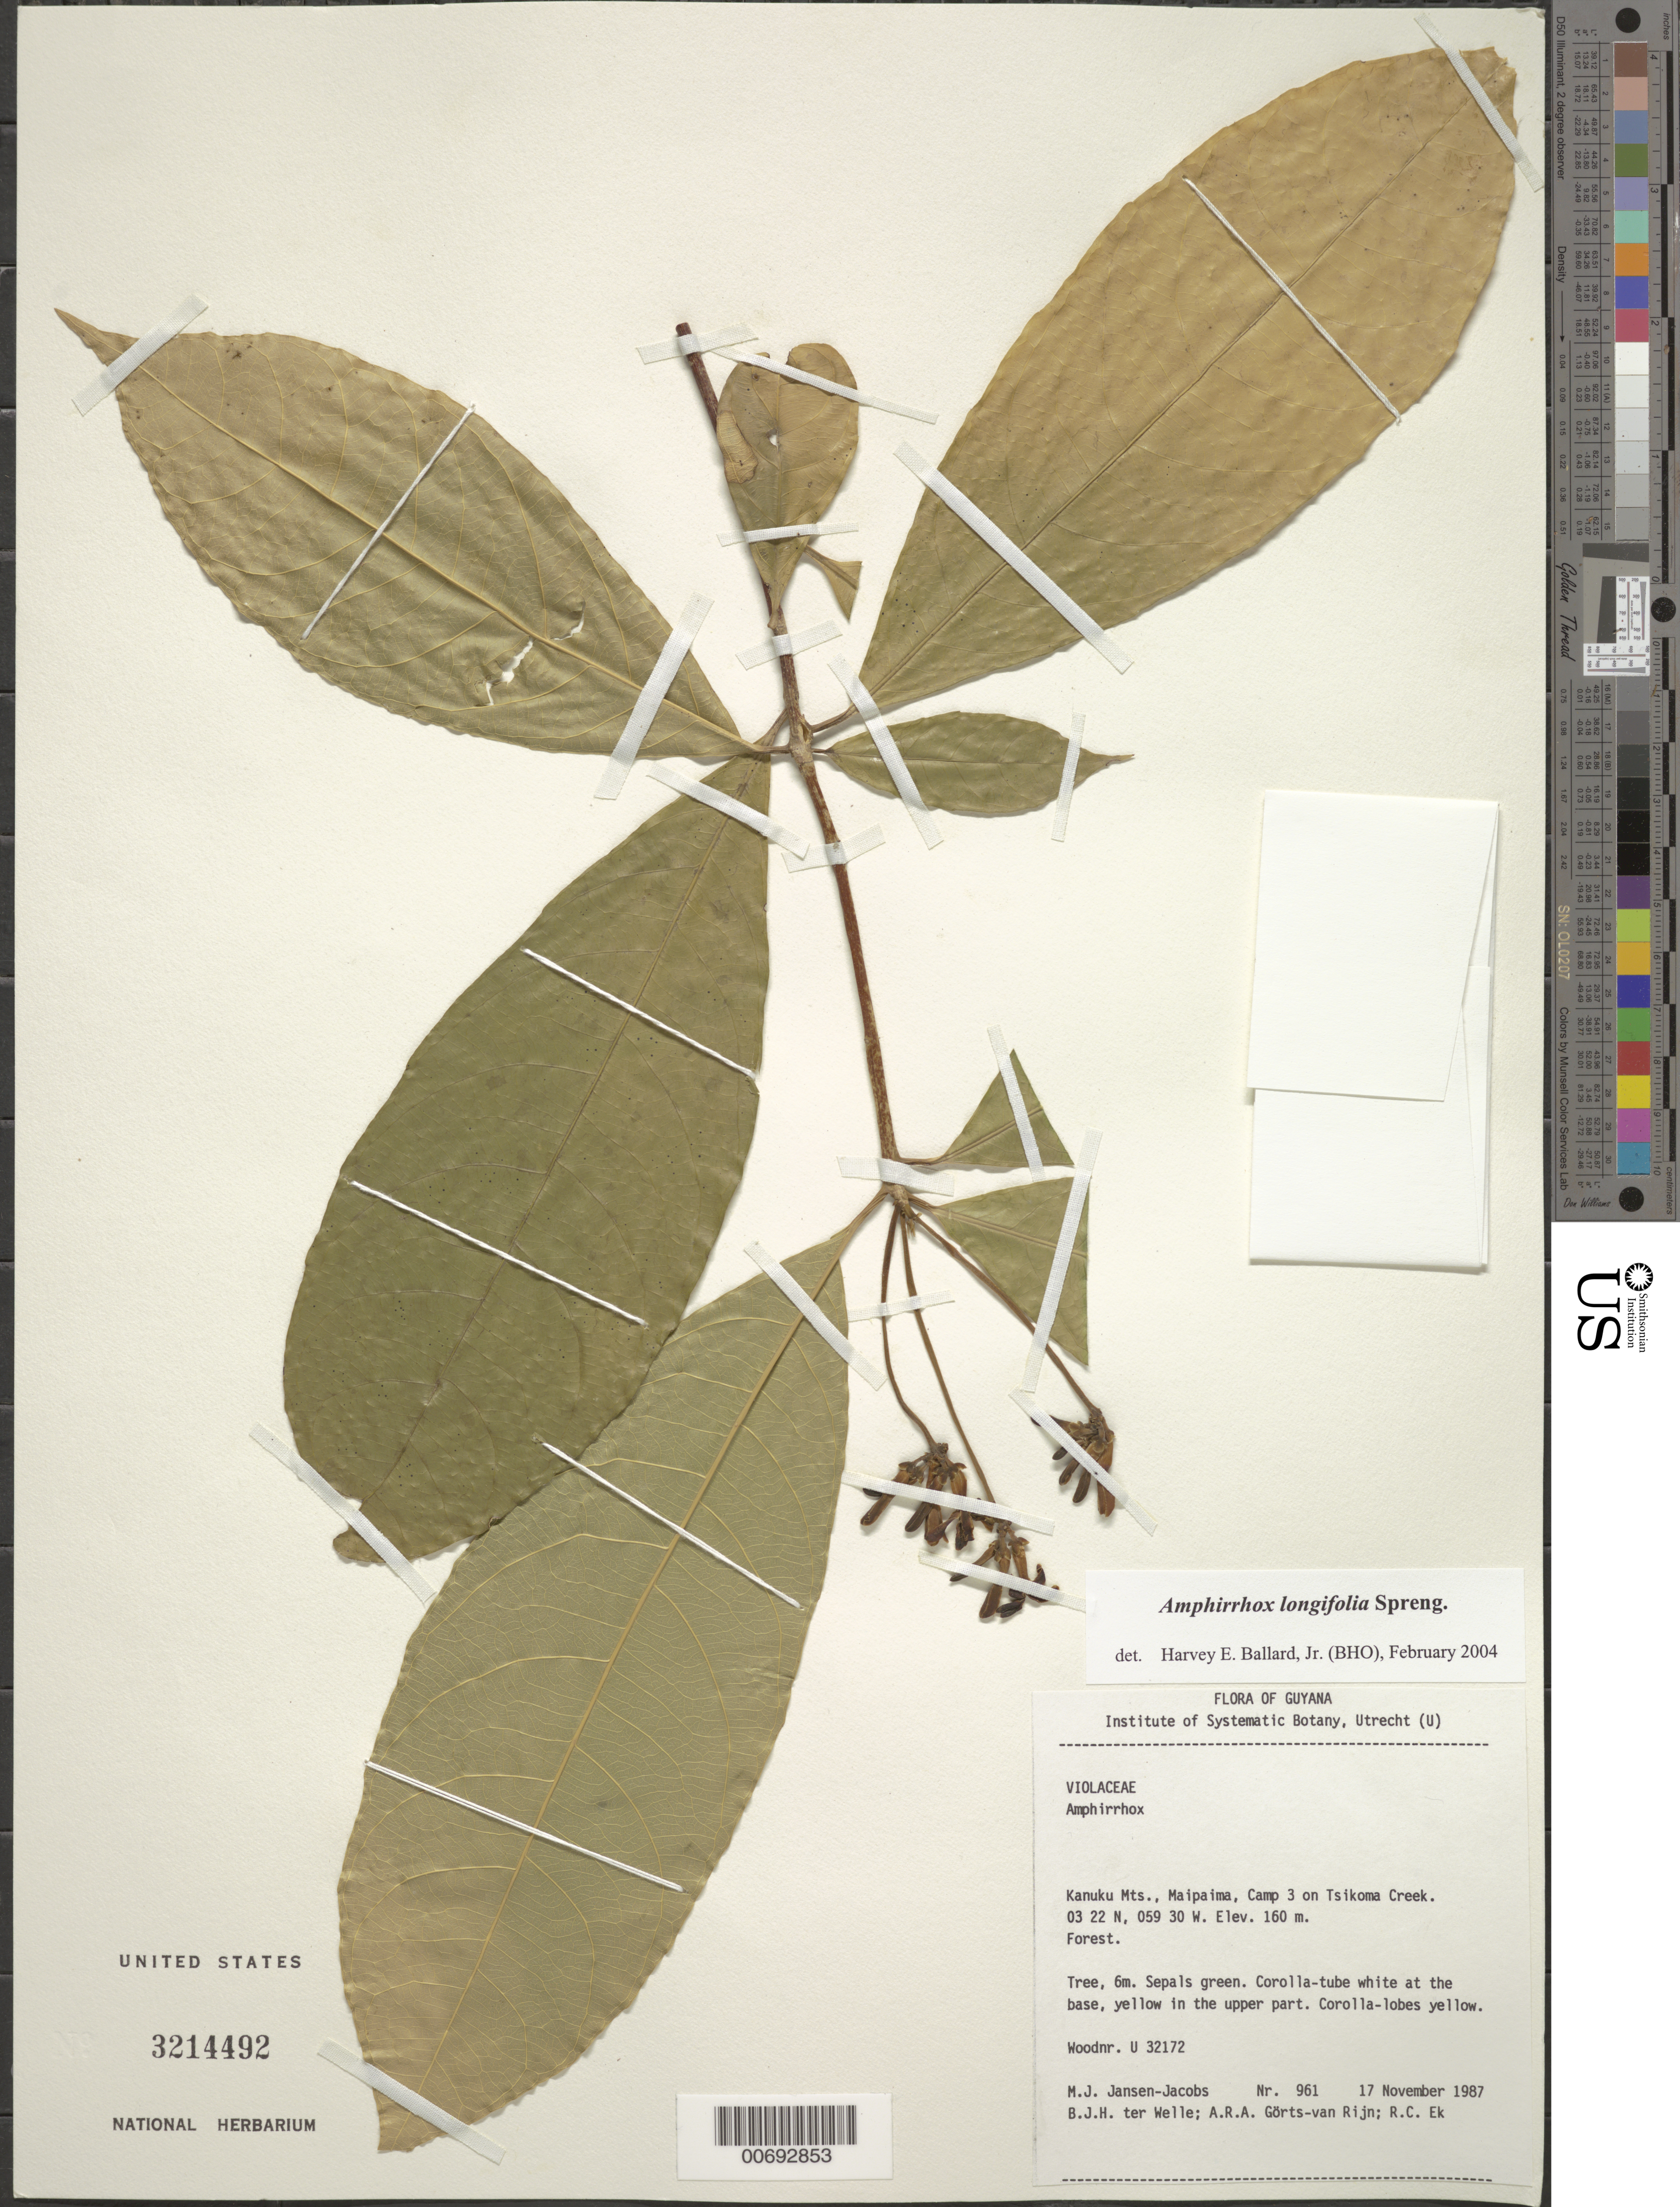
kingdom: Plantae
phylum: Tracheophyta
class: Magnoliopsida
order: Malpighiales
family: Violaceae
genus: Amphirrhox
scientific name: Amphirrhox longifolia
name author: (A. St.-Hil.) Spreng.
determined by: Ballard, Harvey E.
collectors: M. J. Jansen-Jacobs, B. Welle, A. .R. A. Görts-van Rijn & R. C. Ek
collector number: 961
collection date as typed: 17-Nov-87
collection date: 1987-11-17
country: Guyana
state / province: U. Takutu-U. Essequibo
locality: Kanuku Mts., Maipaima, Camp 3 on Tsikoma Creek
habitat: Forest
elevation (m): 160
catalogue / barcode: US 3214492